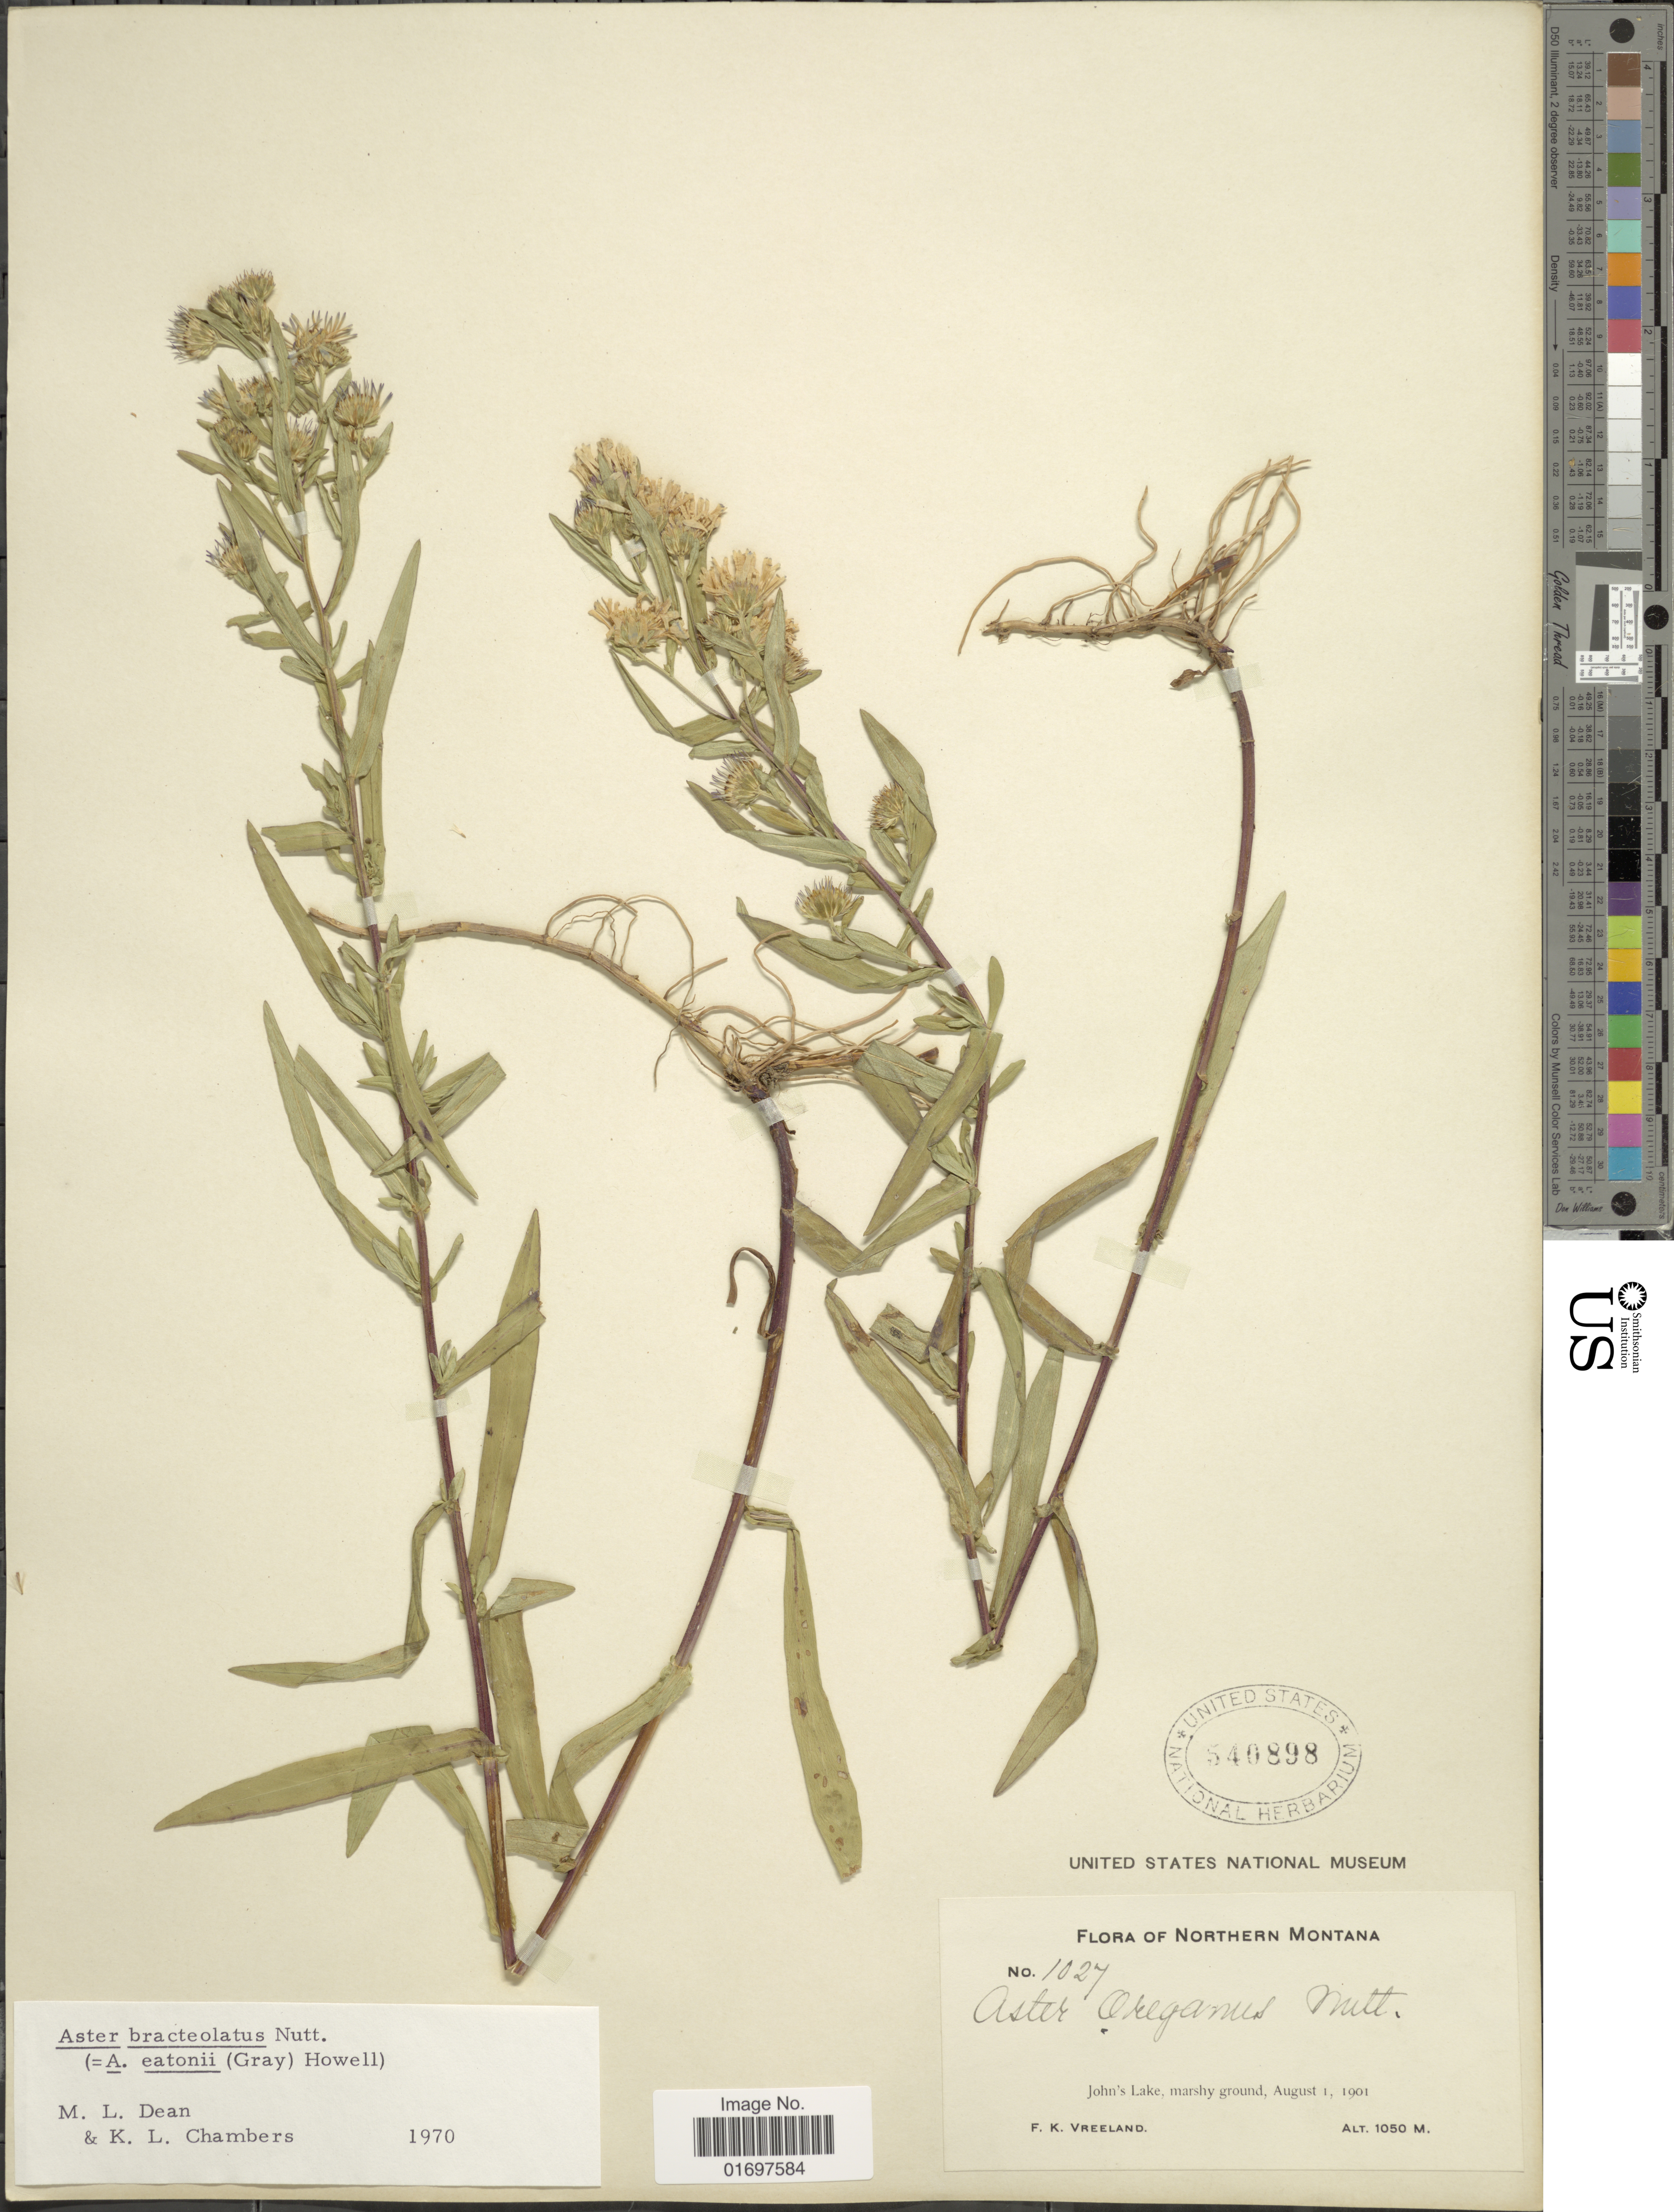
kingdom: Plantae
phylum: Tracheophyta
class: Magnoliopsida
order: Asterales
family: Asteraceae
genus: Symphyotrichum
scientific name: Symphyotrichum bracteolatum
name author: (Nutt.) G.L. Nesom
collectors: F. Vreeland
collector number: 1027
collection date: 1901-08-01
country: United States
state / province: Montana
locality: Northern Idaho. John's Lake.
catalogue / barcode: US 540898